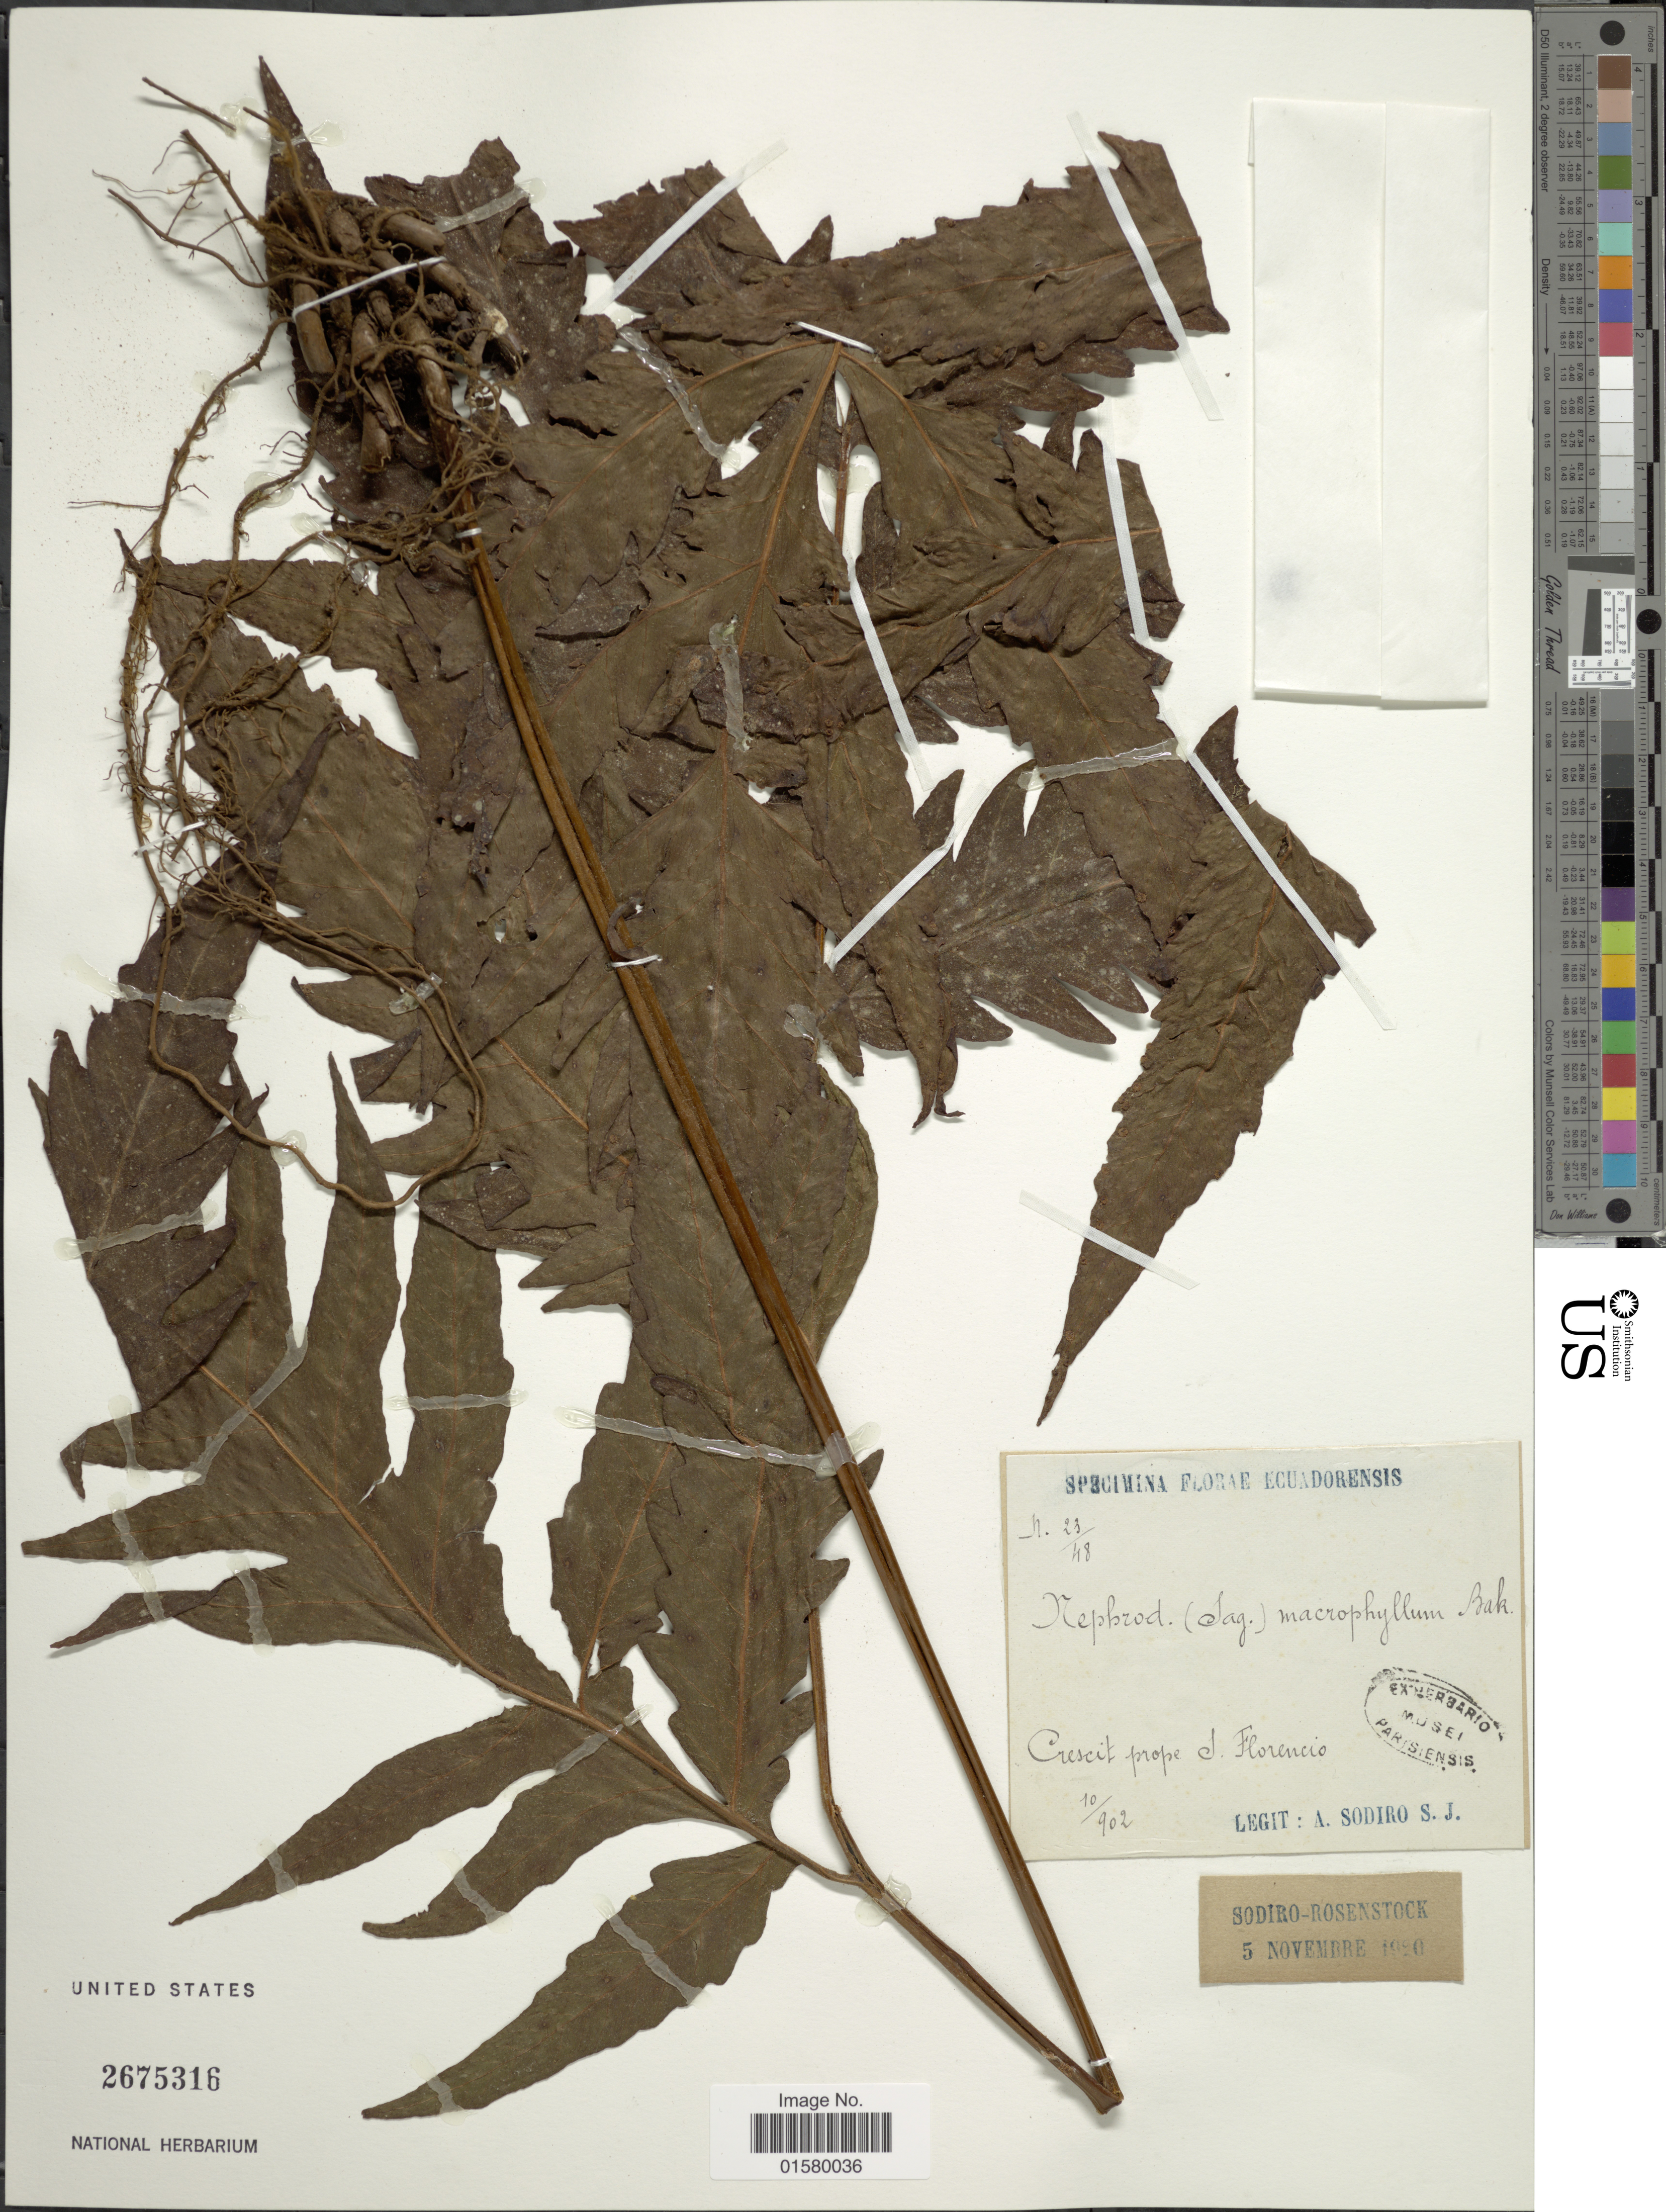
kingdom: Plantae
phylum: Tracheophyta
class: Polypodiopsida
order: Polypodiales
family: Tectariaceae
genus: Tectaria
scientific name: Tectaria sp.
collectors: A. Sodiro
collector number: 23/48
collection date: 1902-10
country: Ecuador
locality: Ecuadorensis, prope d. Florencio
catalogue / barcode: US 2675316